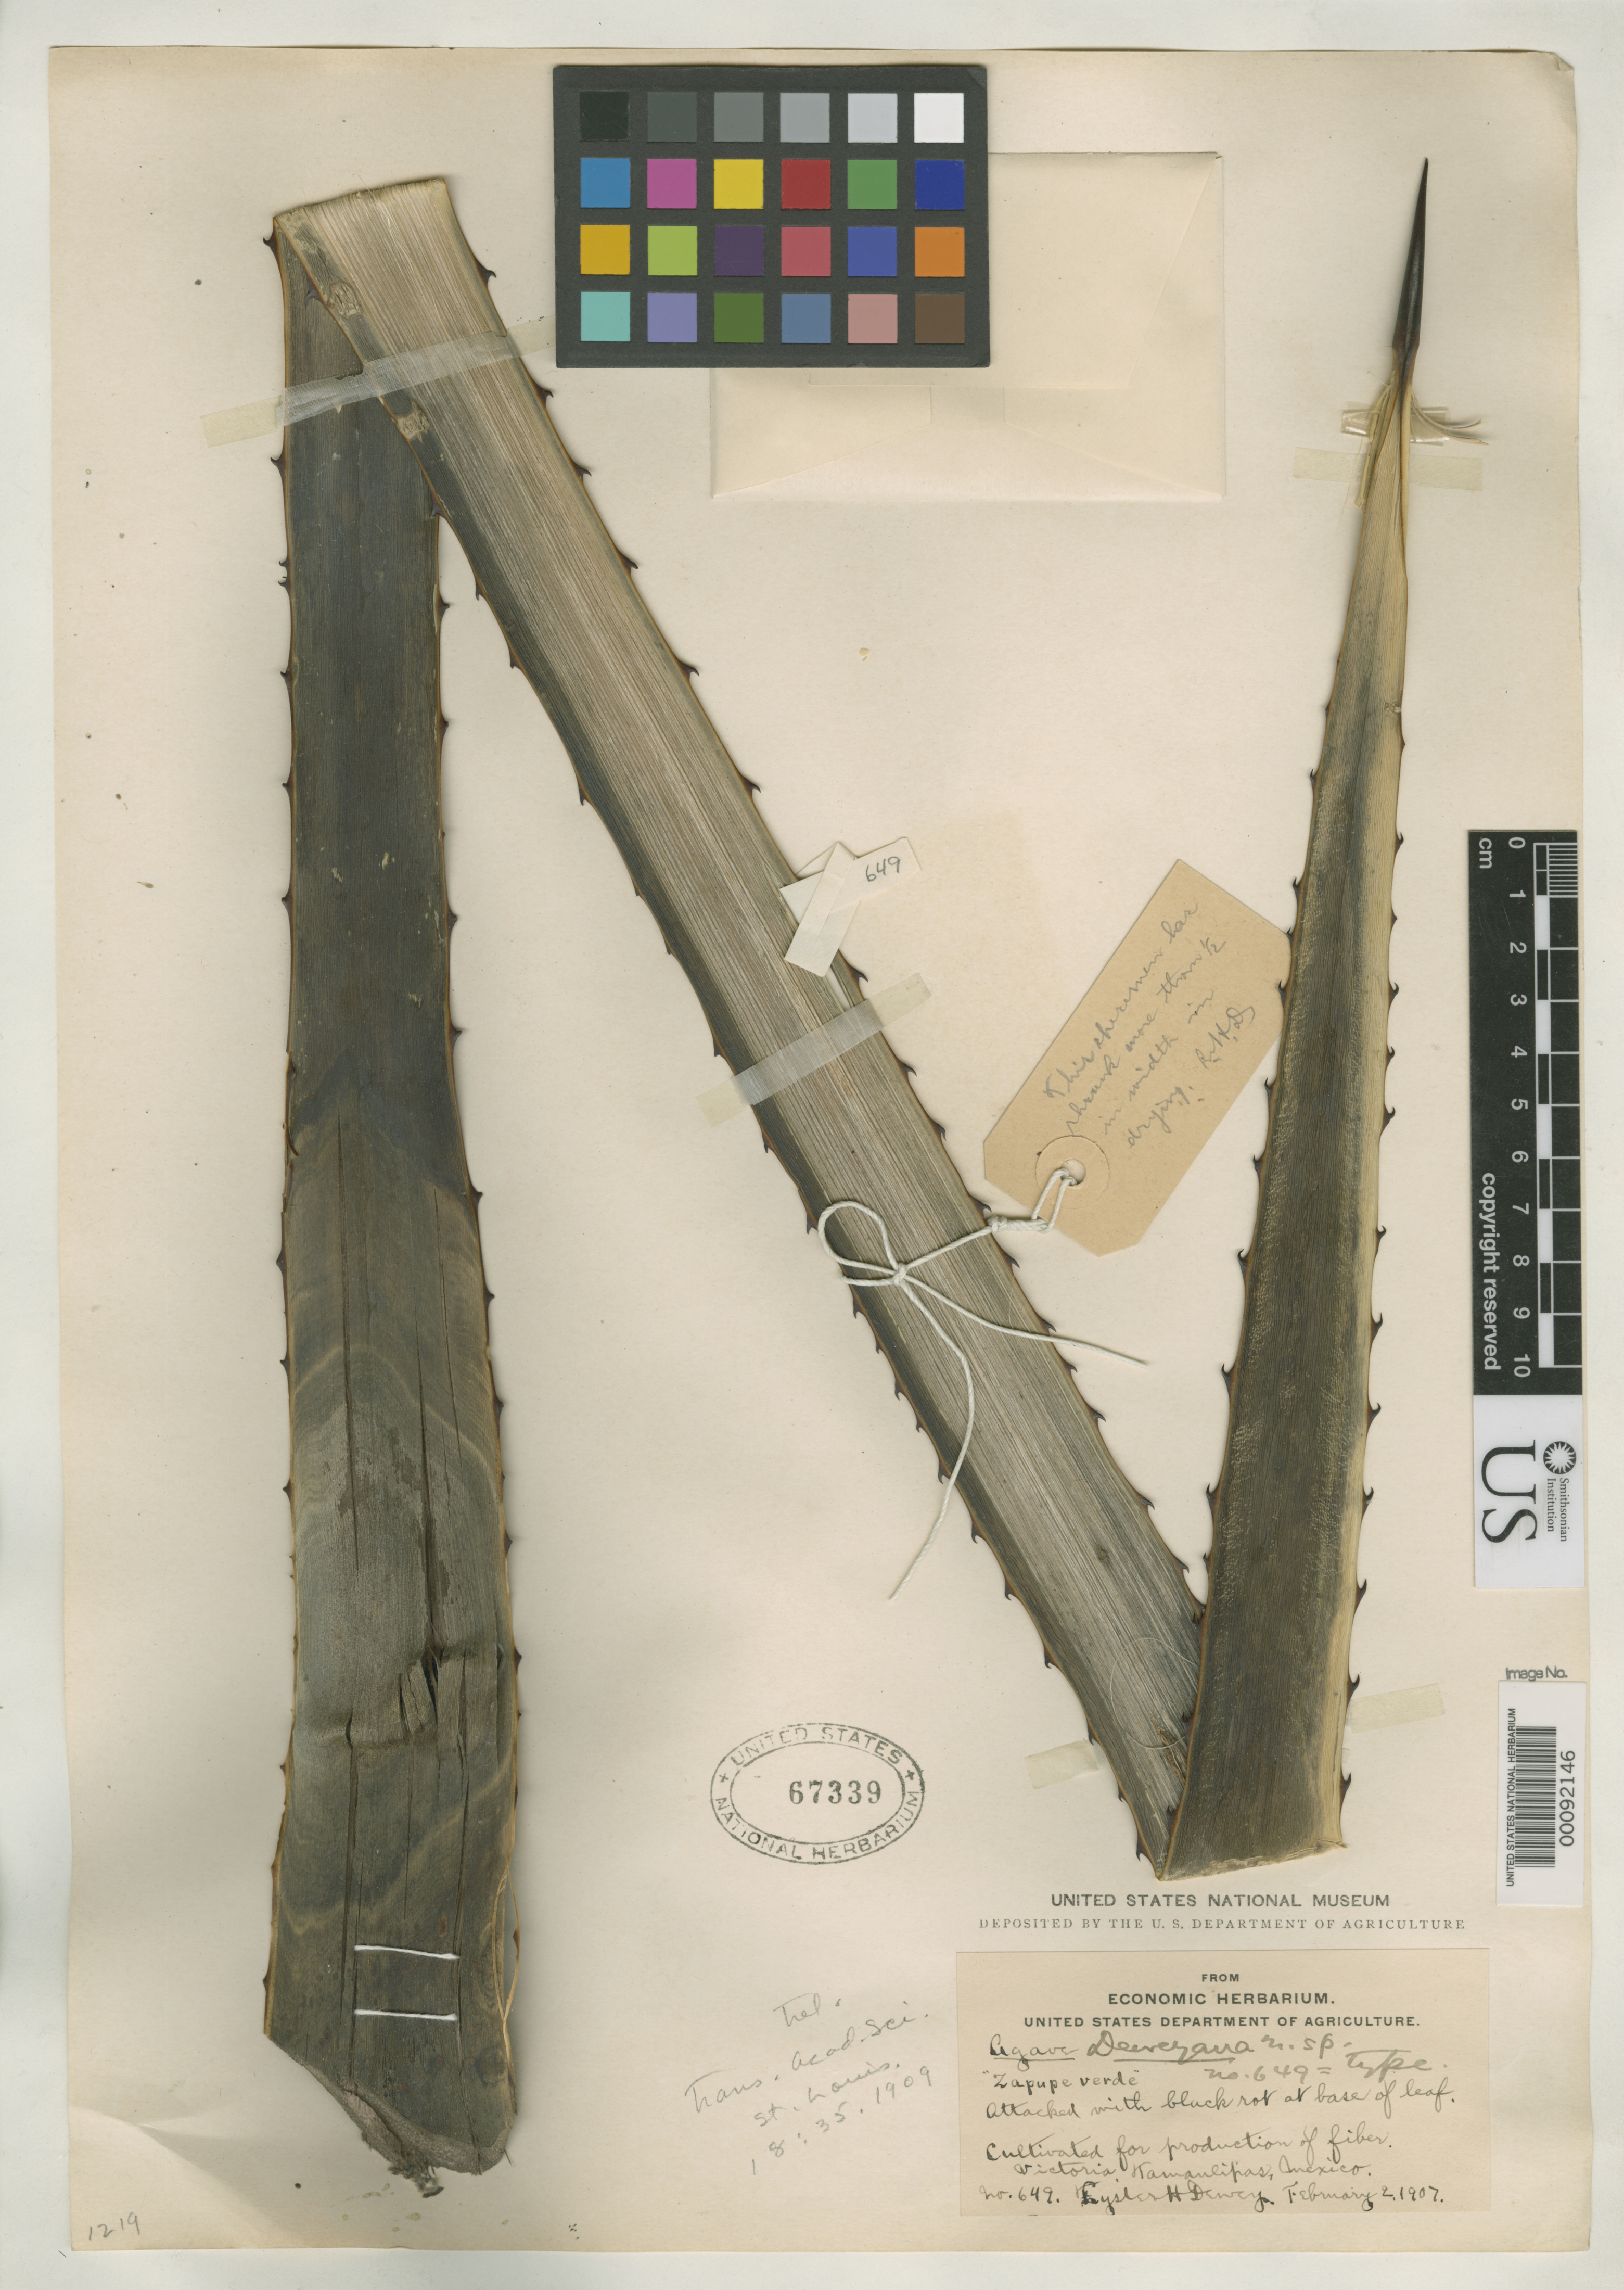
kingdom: Plantae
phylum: Tracheophyta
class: Liliopsida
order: Asparagales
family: Asparagaceae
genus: Agave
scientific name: Agave deweyana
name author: Trel.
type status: Type Collection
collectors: L. H. Dewey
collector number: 649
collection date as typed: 02 Feb 1907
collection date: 1907-02-02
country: Mexico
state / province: Tamaulipas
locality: Victoria.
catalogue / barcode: US 67339